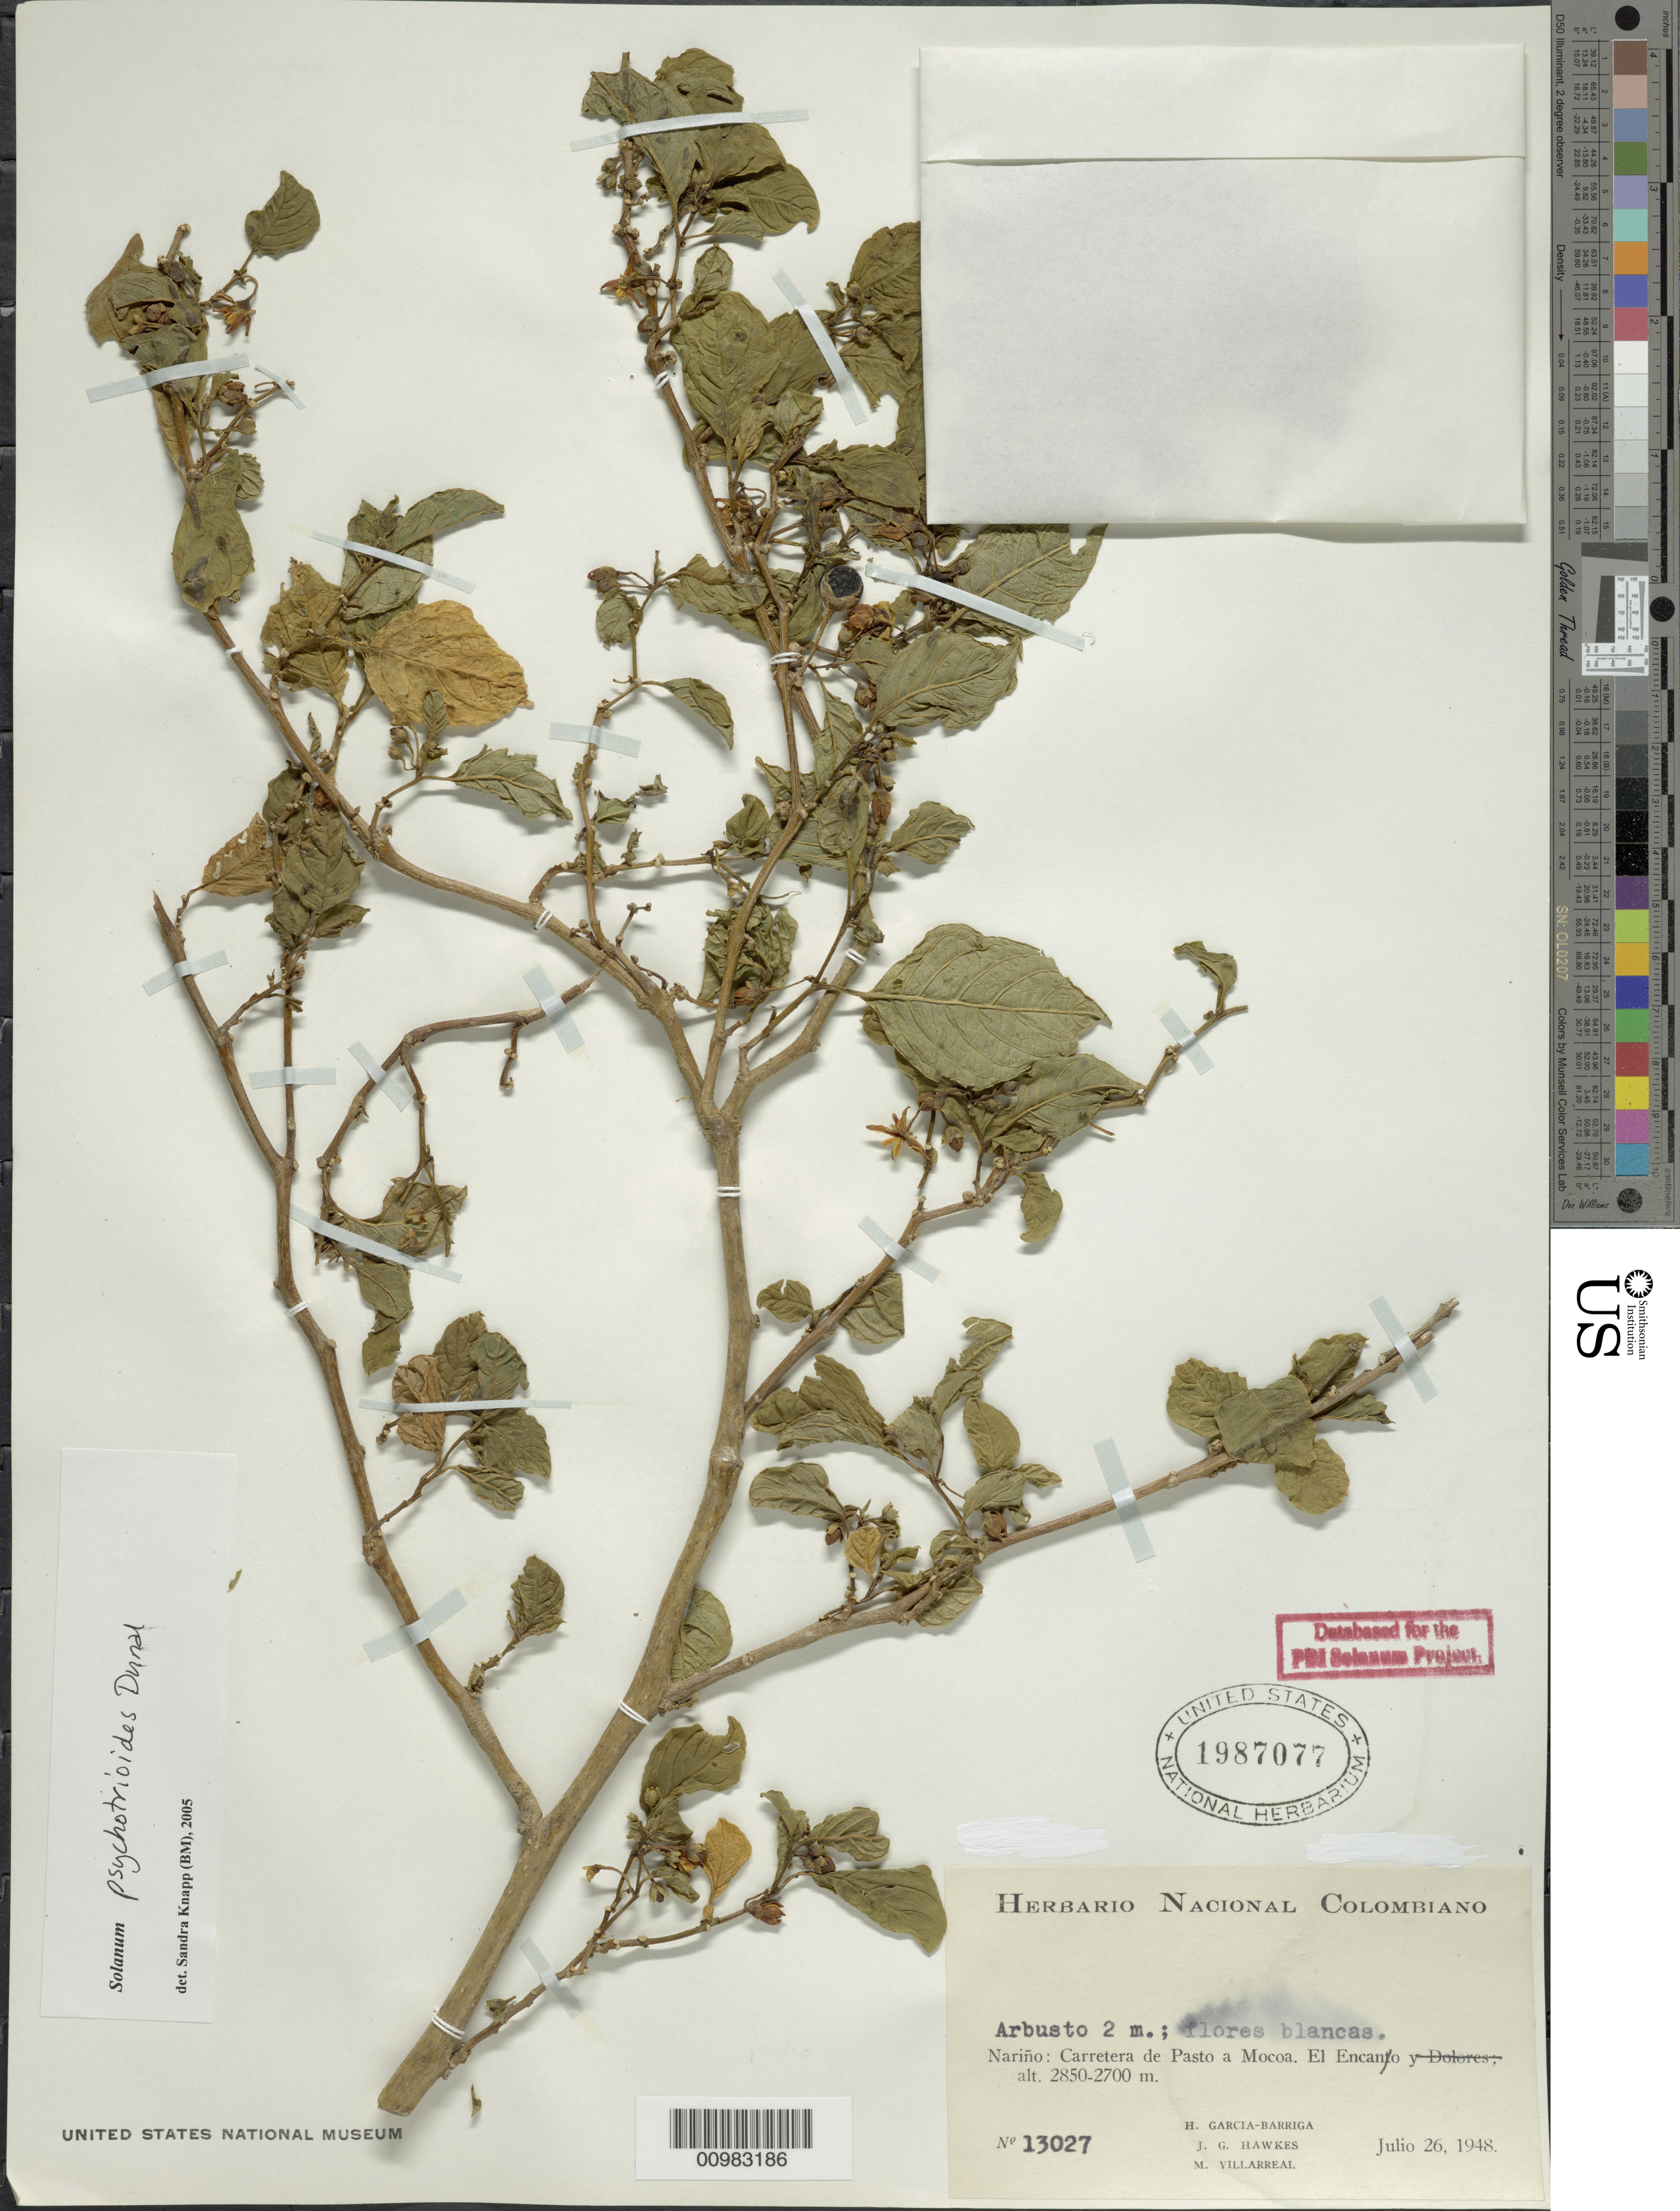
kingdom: Plantae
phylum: Tracheophyta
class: Magnoliopsida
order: Solanales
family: Solanaceae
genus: Solanum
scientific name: Solanum psychotrioides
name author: Dunal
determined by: Knapp, S. D.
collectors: H. García Barriga, J. Hawkes & M. Villarreal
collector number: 13037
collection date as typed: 26 Jul 1948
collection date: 1948-07-26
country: Colombia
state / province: Nariño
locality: carretera de Pasto a Mocoa, El Encanto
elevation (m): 2700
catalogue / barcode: US 1987077